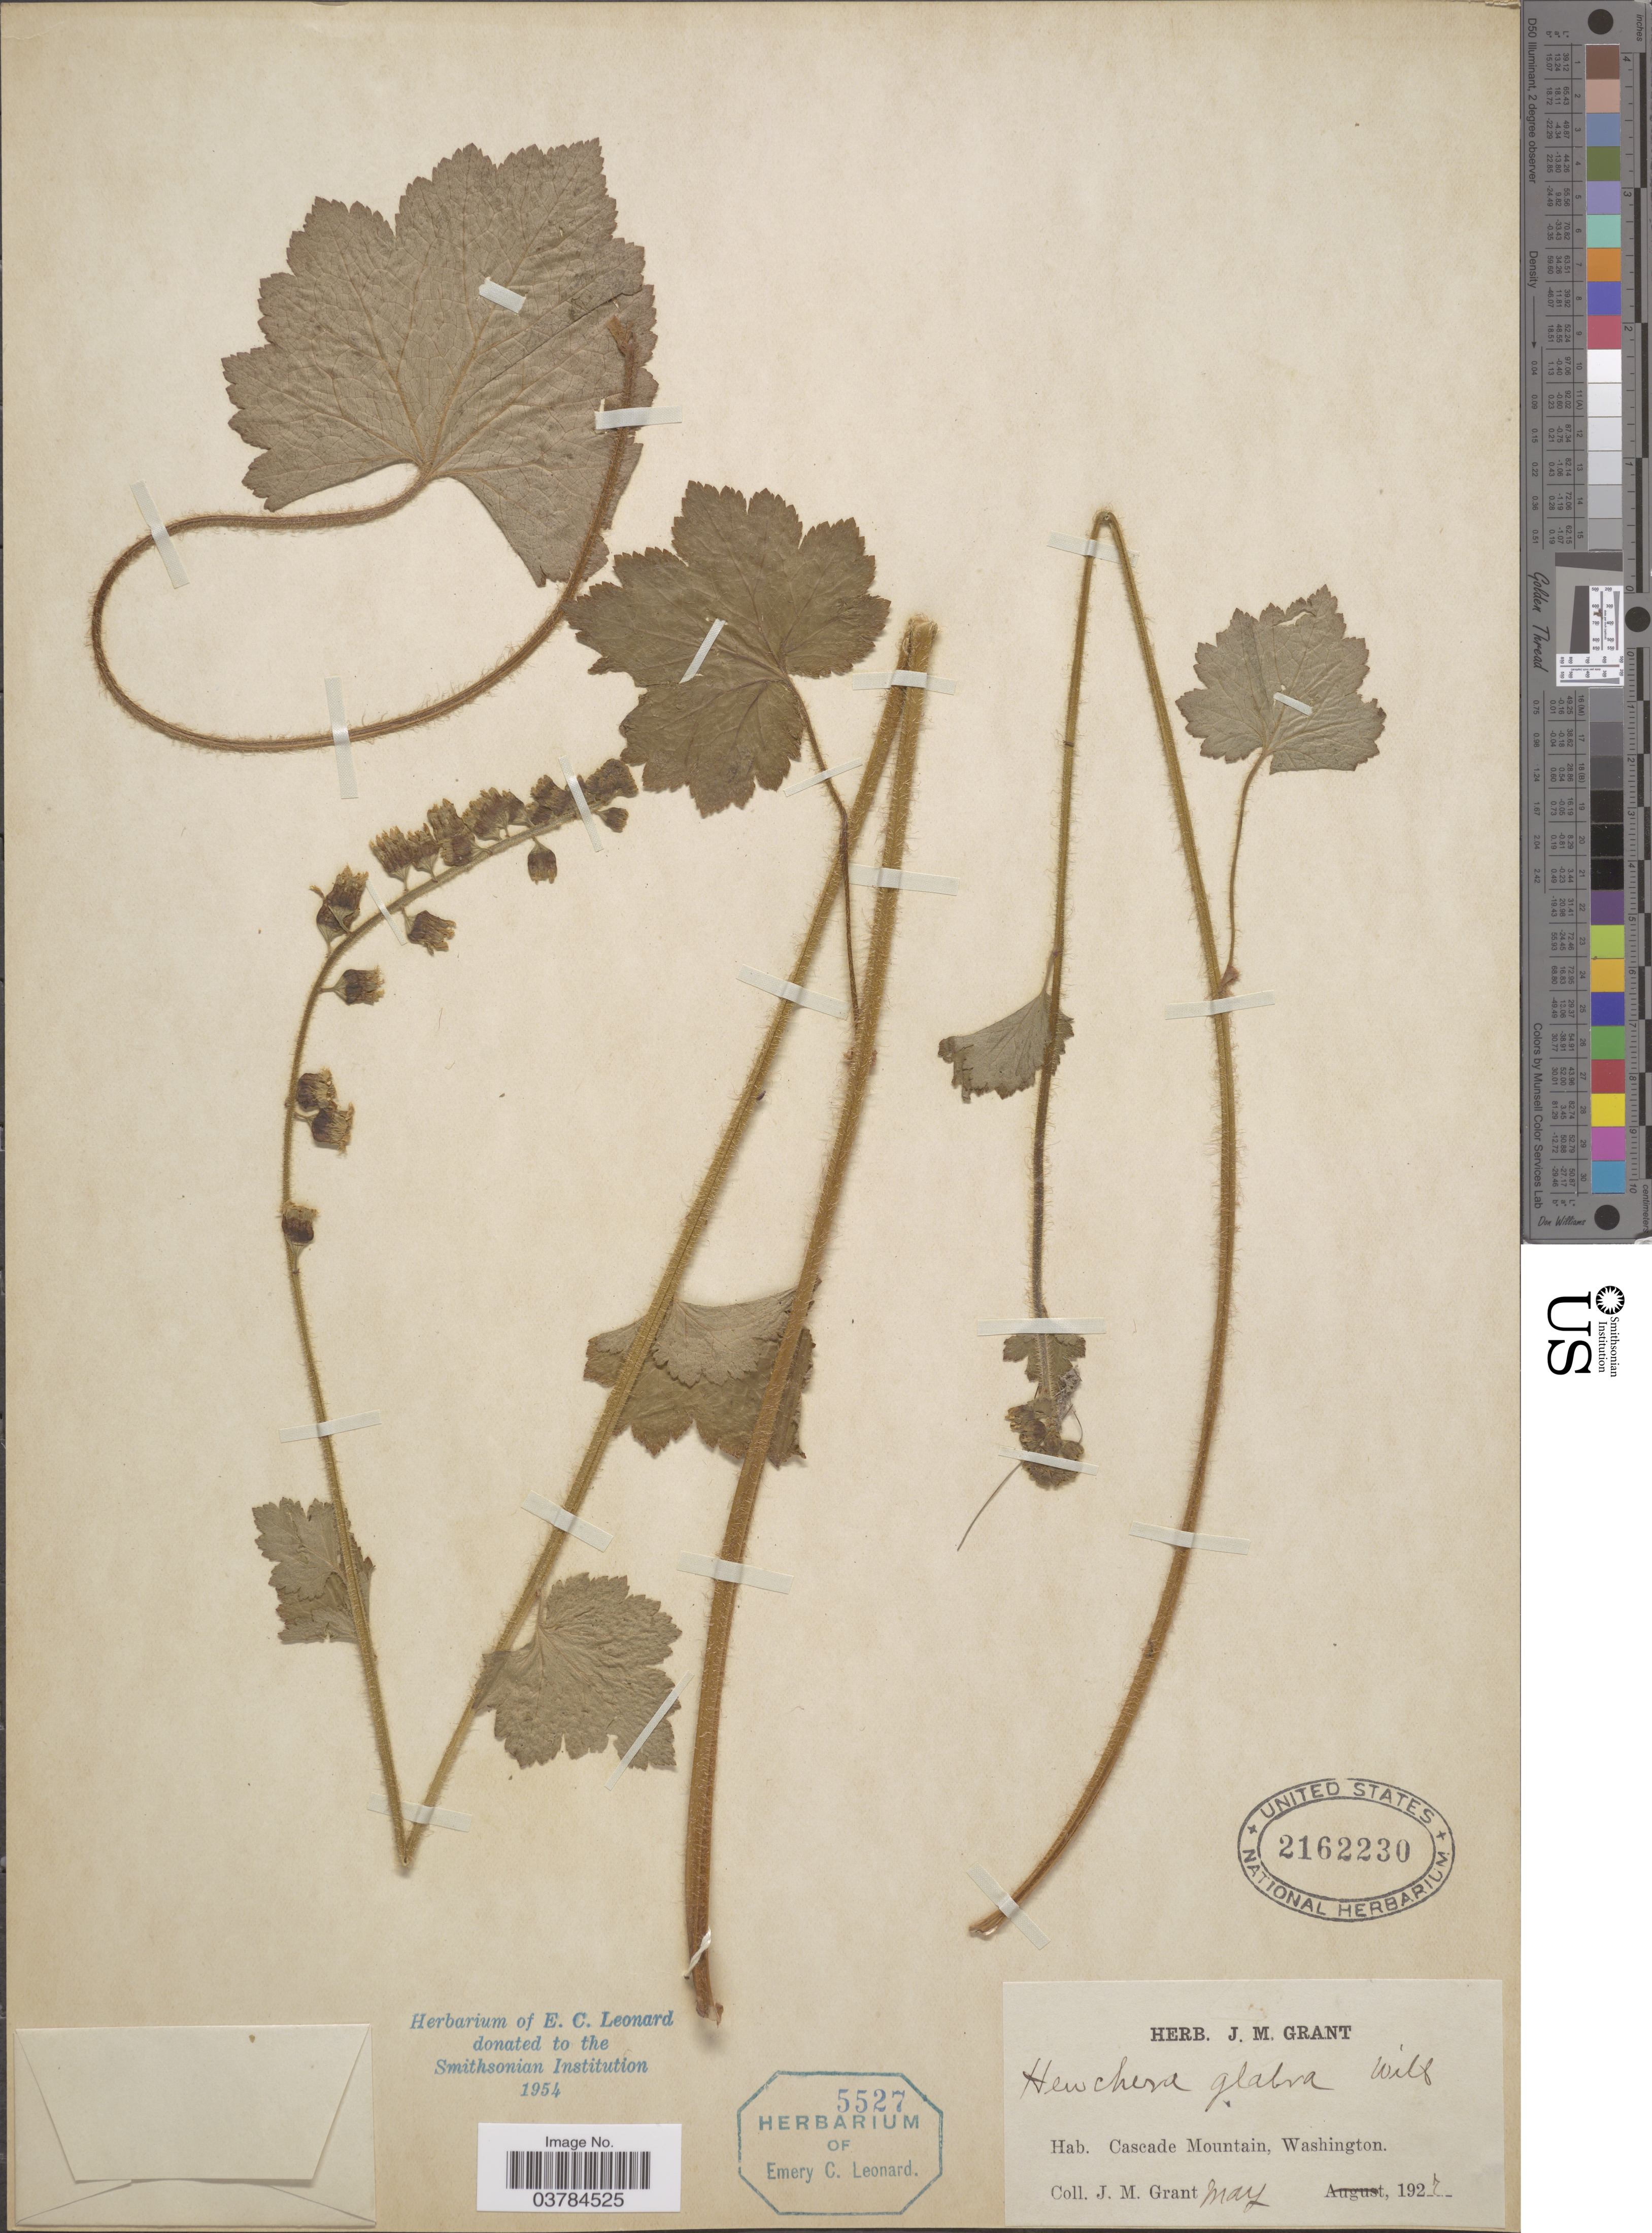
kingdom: Plantae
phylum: Tracheophyta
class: Magnoliopsida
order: Saxifragales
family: Saxifragaceae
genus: Heuchera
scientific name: Heuchera glabra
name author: Willd. ex Roem. & Schult.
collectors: J. M. Grant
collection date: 1927-05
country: United States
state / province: Washington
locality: Cascade Mountain.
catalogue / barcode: US 2162230